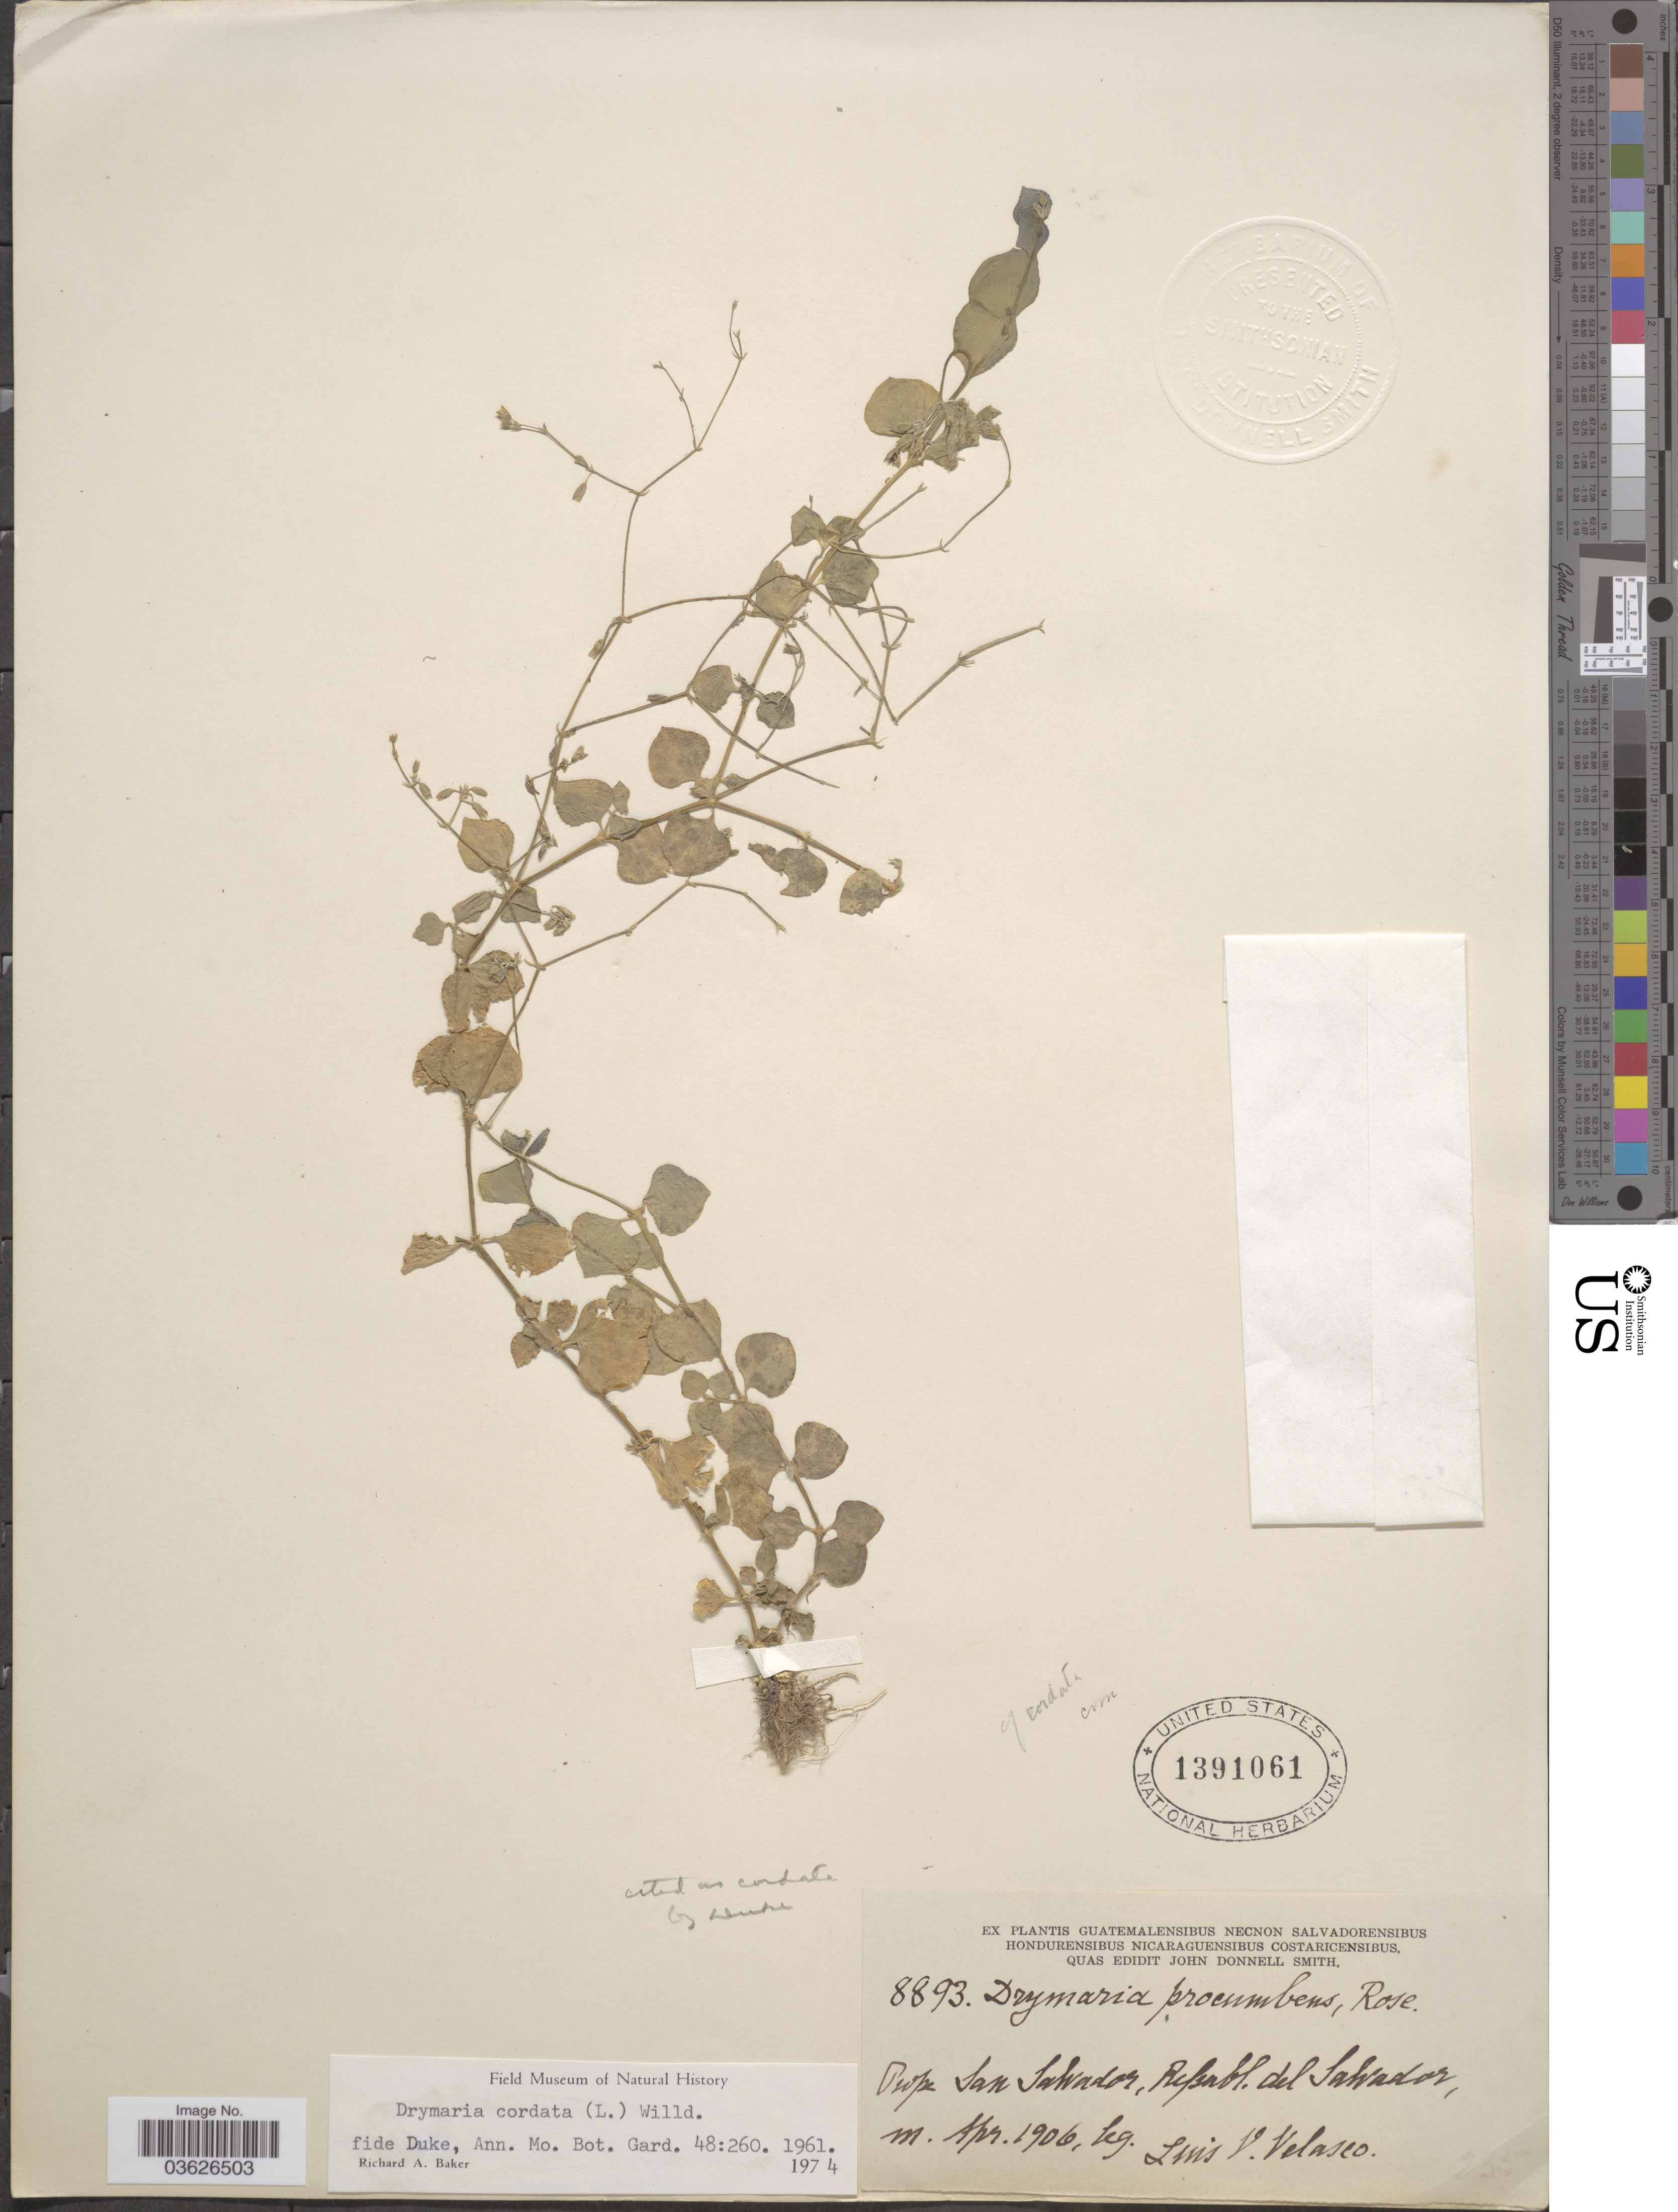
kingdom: Plantae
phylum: Tracheophyta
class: Magnoliopsida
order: Caryophyllales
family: Caryophyllaceae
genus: Drymaria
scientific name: Drymaria cordata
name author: (L.) Willd. ex Schult.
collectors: L. Velasco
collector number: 8893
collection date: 1906-04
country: El Salvador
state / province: San Salvador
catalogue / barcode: US 1391061